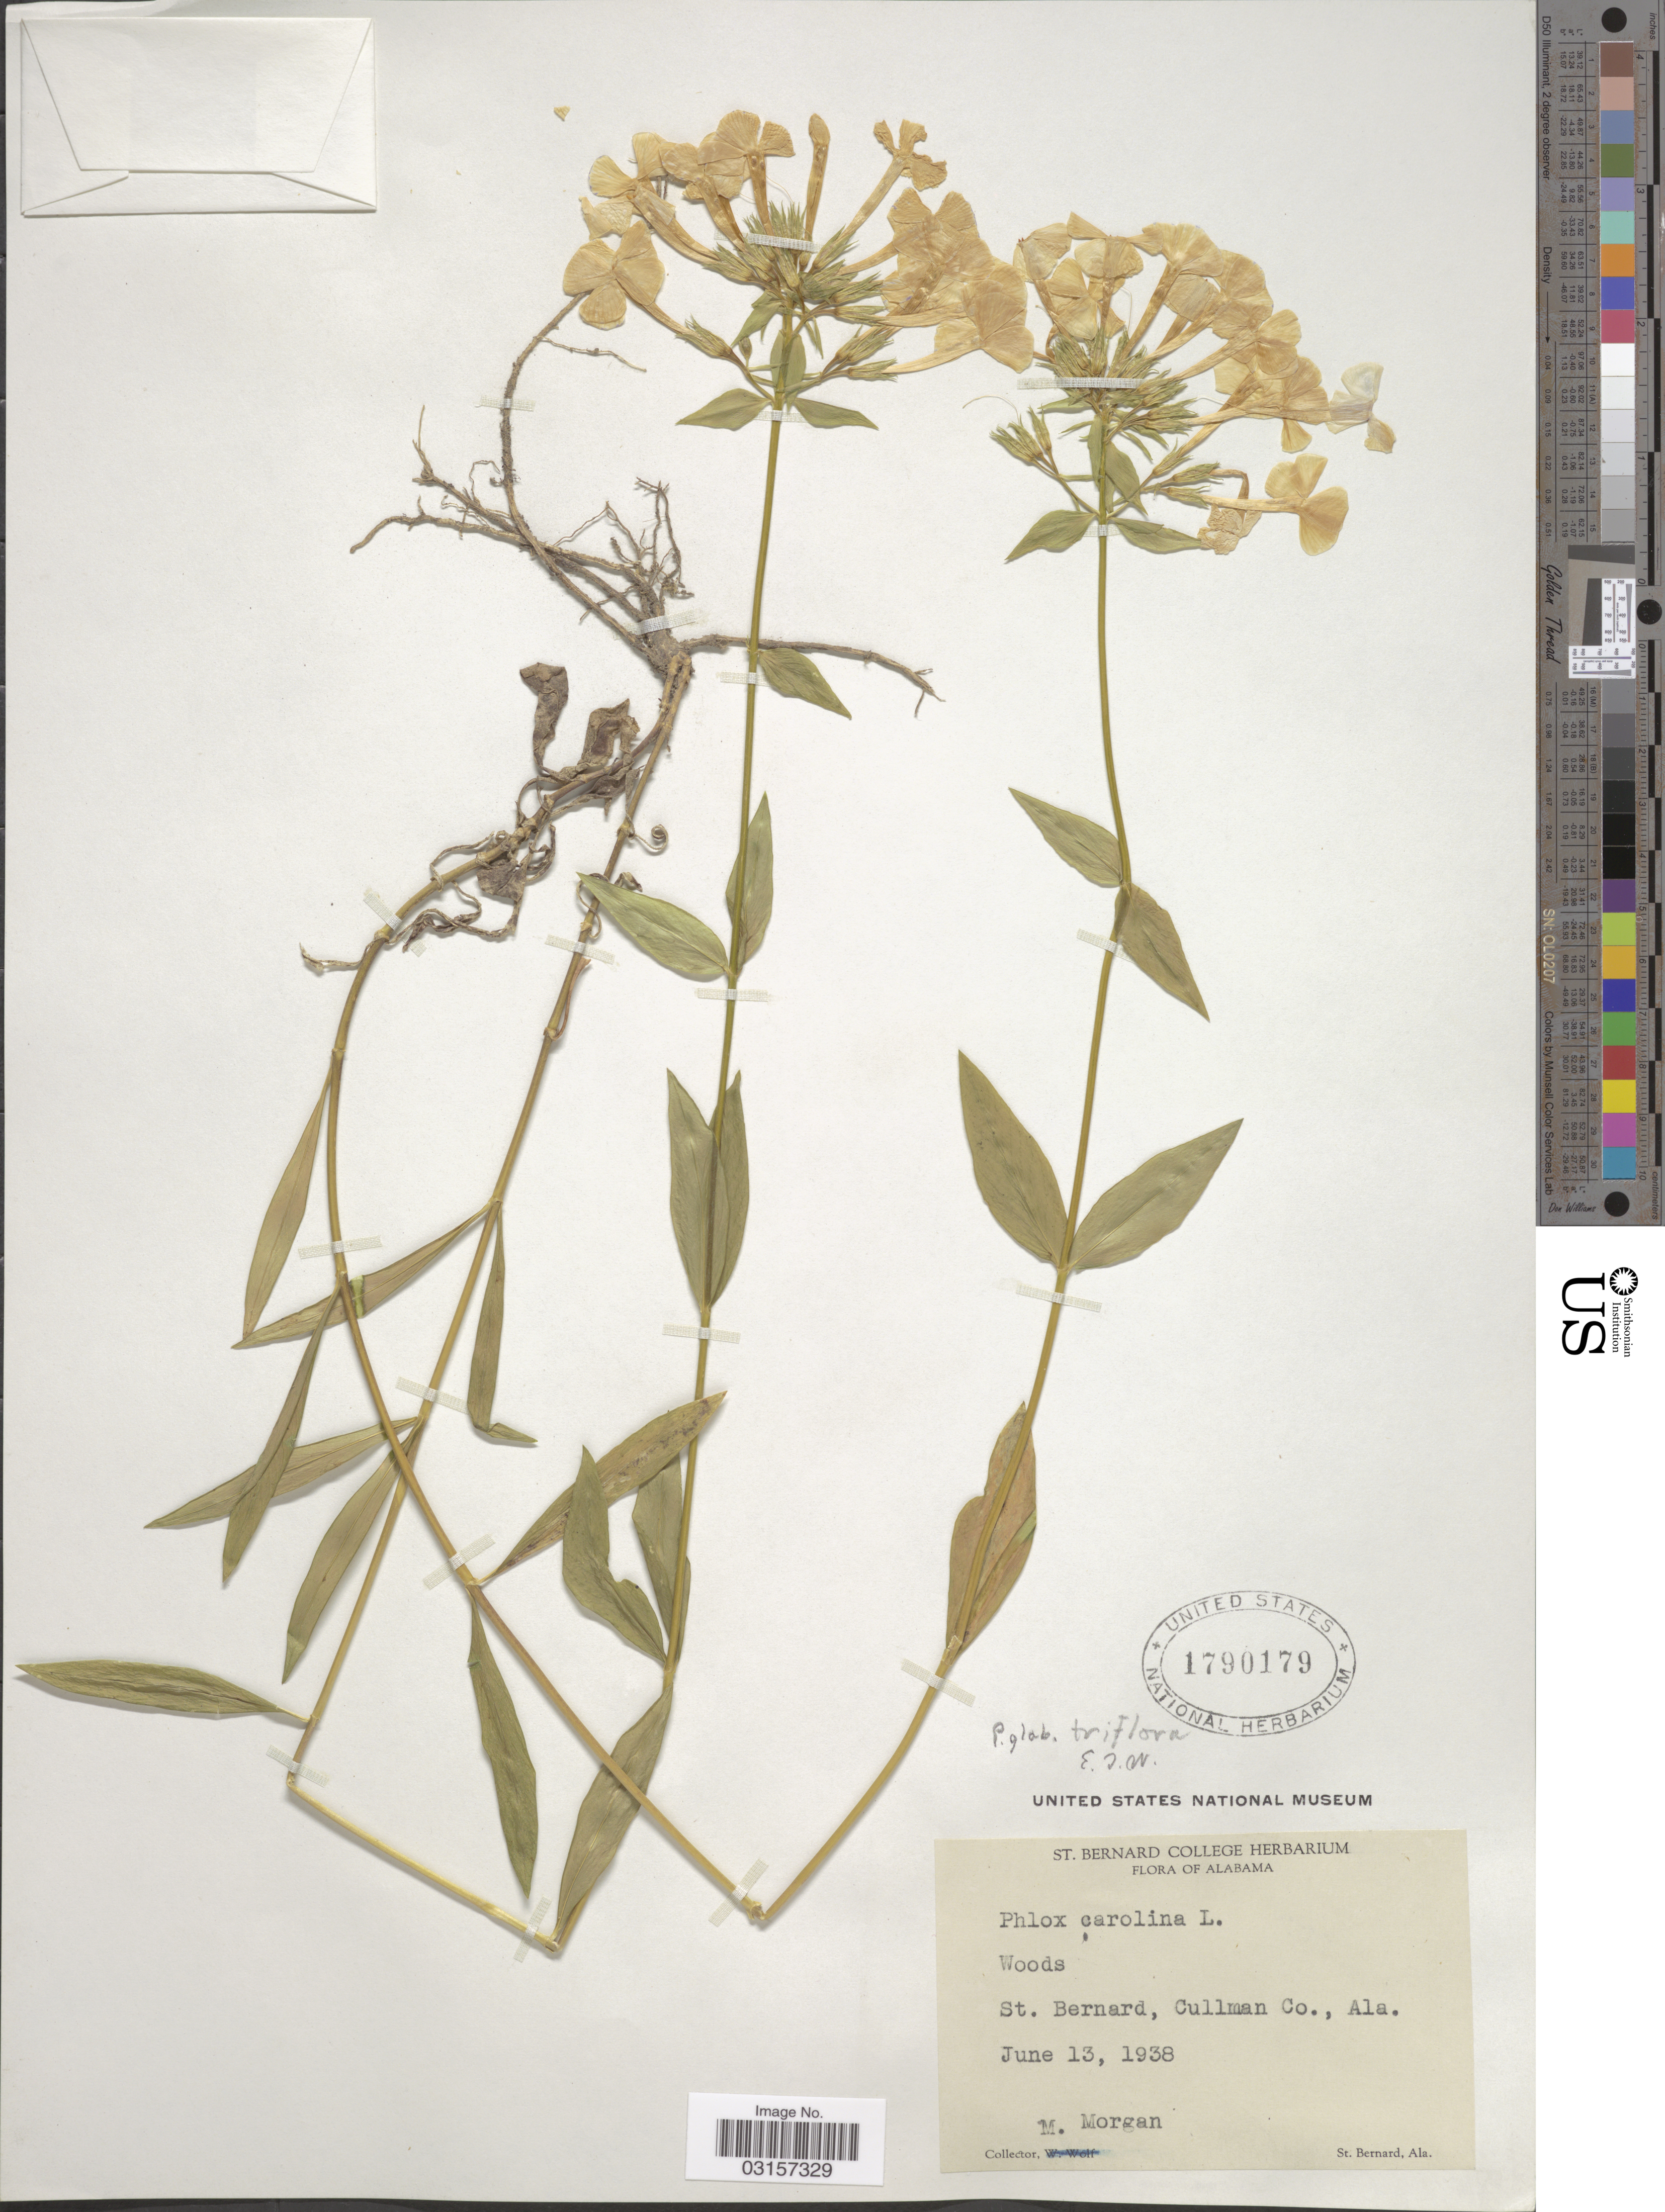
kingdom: Plantae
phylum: Tracheophyta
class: Magnoliopsida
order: Ericales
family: Polemoniaceae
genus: Phlox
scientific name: Phlox glaberrima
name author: L.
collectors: M. Morgan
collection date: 1938-06-13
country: United States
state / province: Alabama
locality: St. Bernard, Cullman Co.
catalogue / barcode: US 1790179